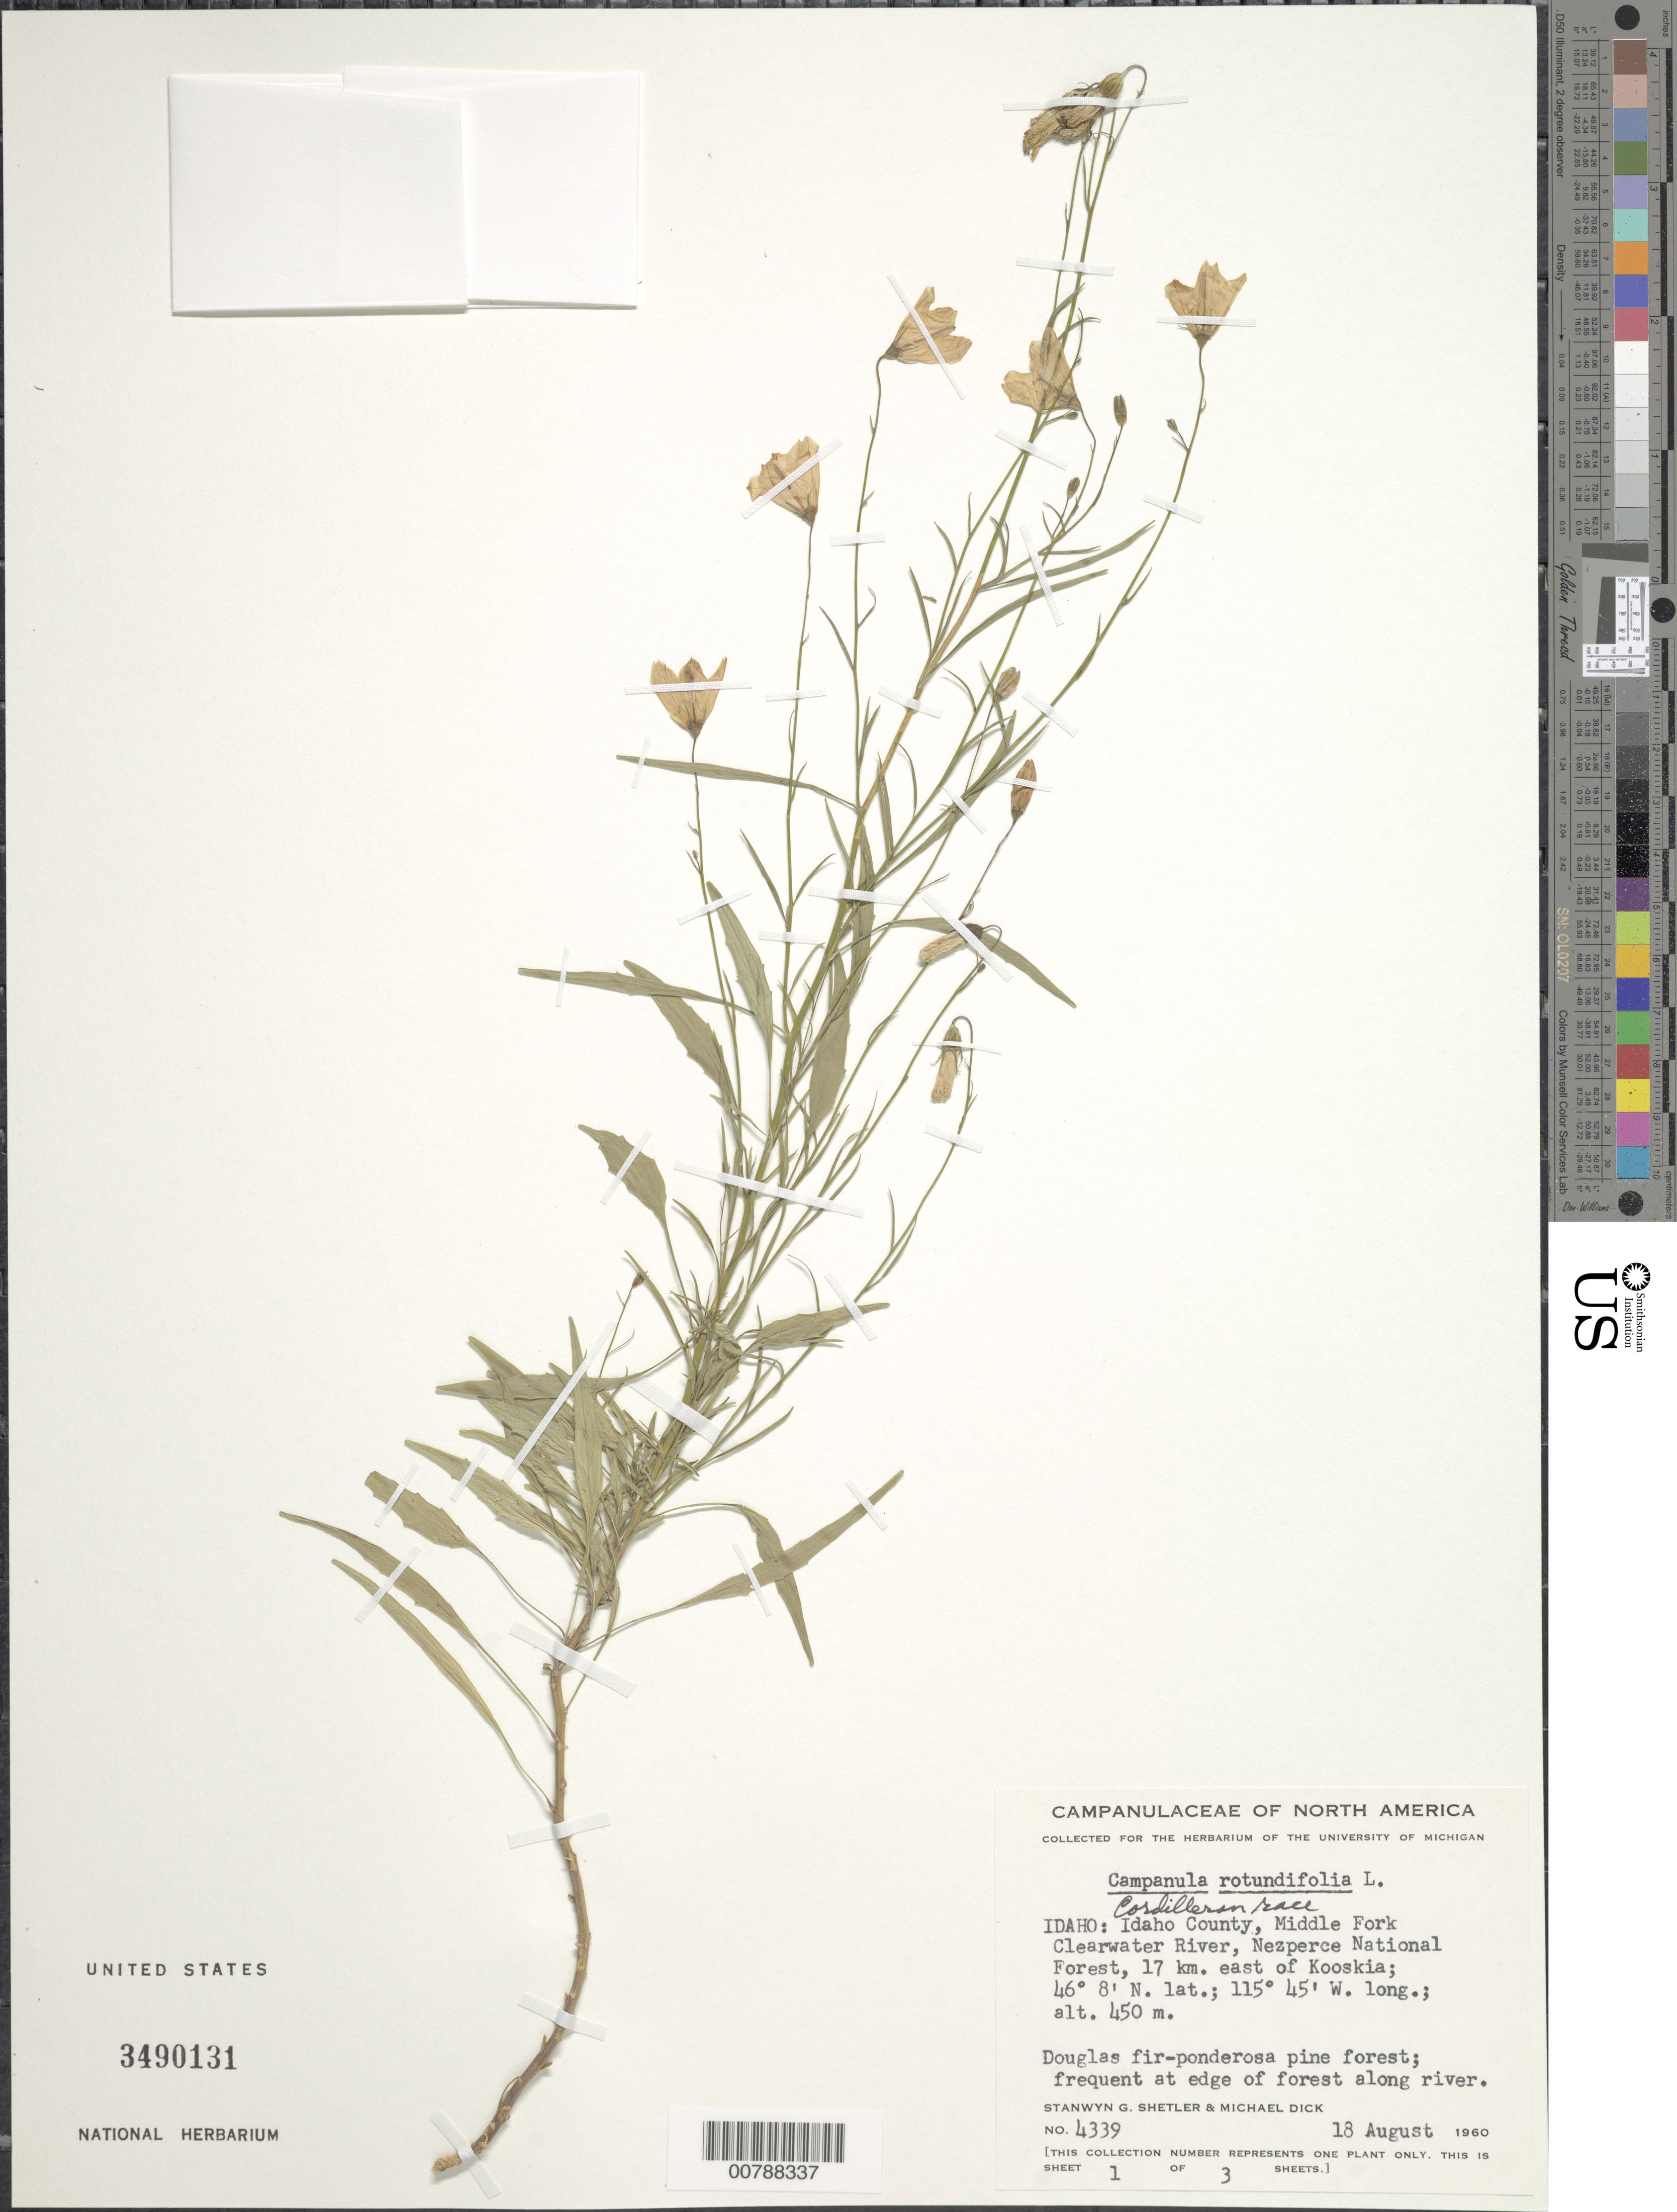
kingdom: Plantae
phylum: Tracheophyta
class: Magnoliopsida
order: Asterales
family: Campanulaceae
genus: Campanula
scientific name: Campanula rotundifolia L. Cordilleran race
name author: L.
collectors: S. Shetler & M. Dick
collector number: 4339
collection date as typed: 18 August 1960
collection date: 1960-08-18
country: United States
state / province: Idaho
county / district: Idaho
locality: Middle Fork Clearwater River, Nezperce National Forest, 17 km. east of Kooskia.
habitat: Douglas fir - ponderosa pine forest; frequent at edge of forest along river.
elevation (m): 450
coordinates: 46 8 N, 115 45' W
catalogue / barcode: US 3490131